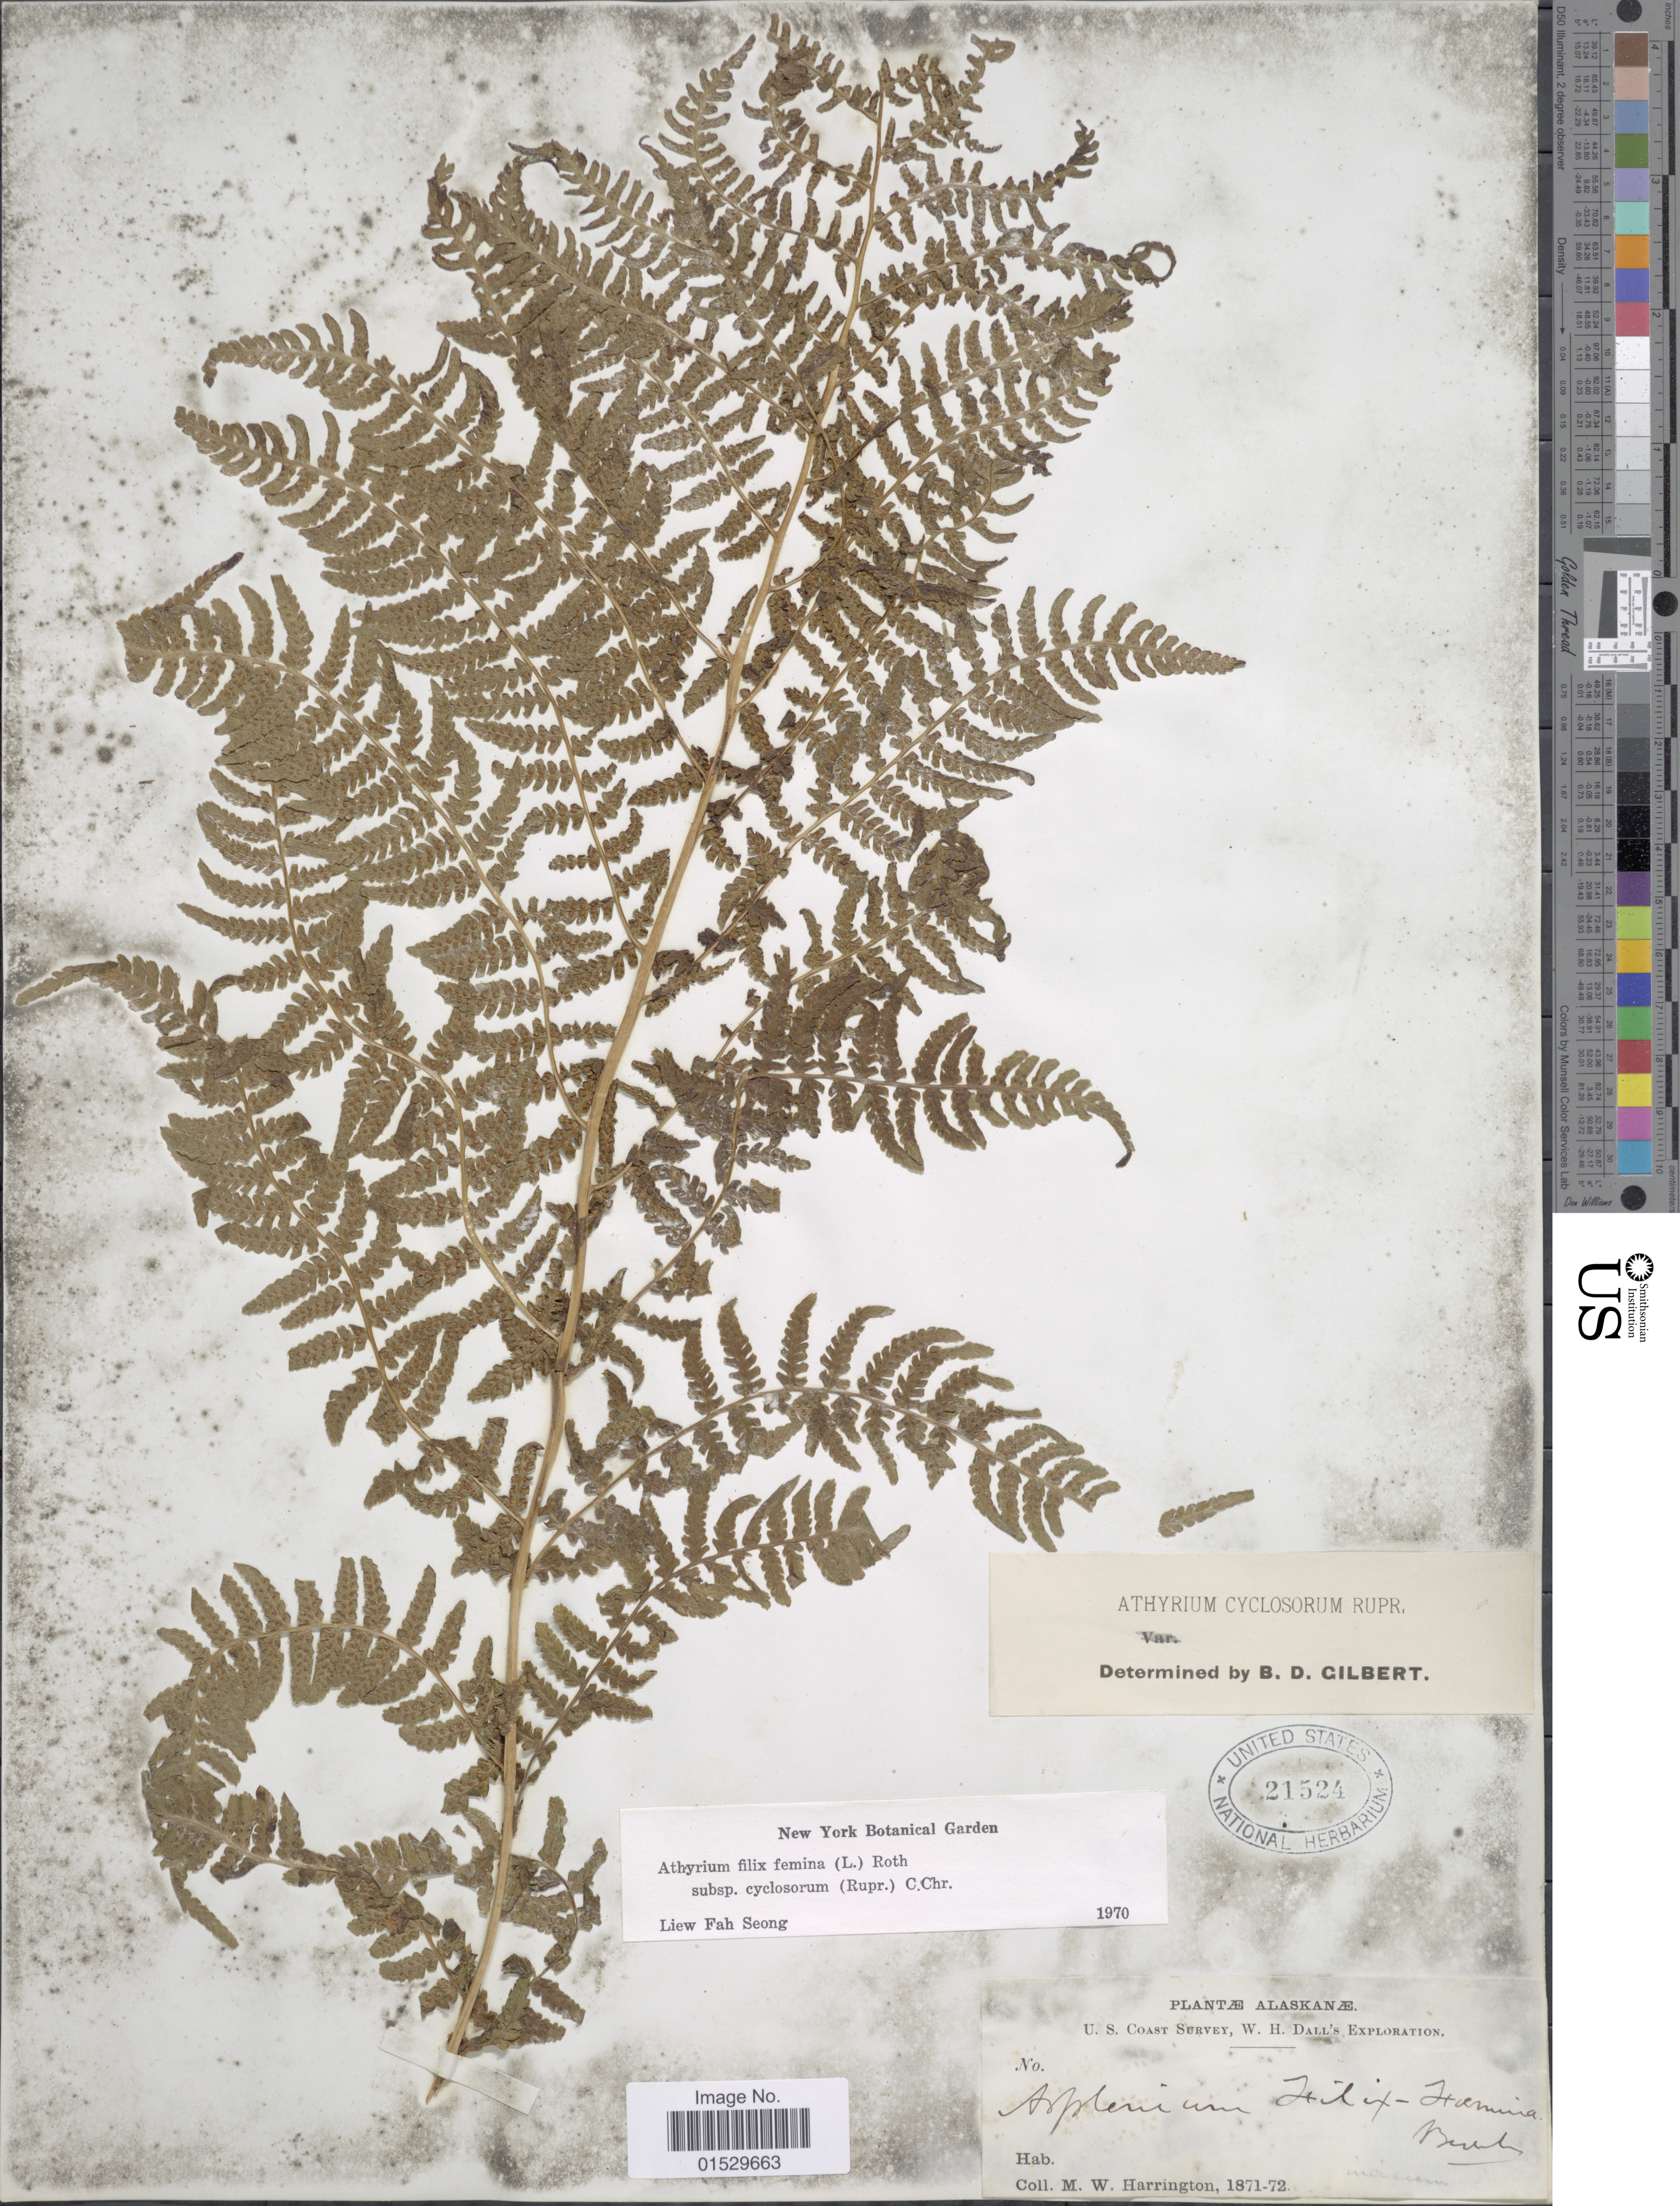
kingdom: Plantae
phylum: Tracheophyta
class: Polypodiopsida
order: Polypodiales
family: Athyriaceae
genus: Athyrium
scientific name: Athyrium filix-femina subsp. cyclosorum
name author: (Rupr.) C. Chr.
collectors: M. W. Harrington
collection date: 1871/1872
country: United States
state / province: Alaska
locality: Alaskanae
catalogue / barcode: US 21524